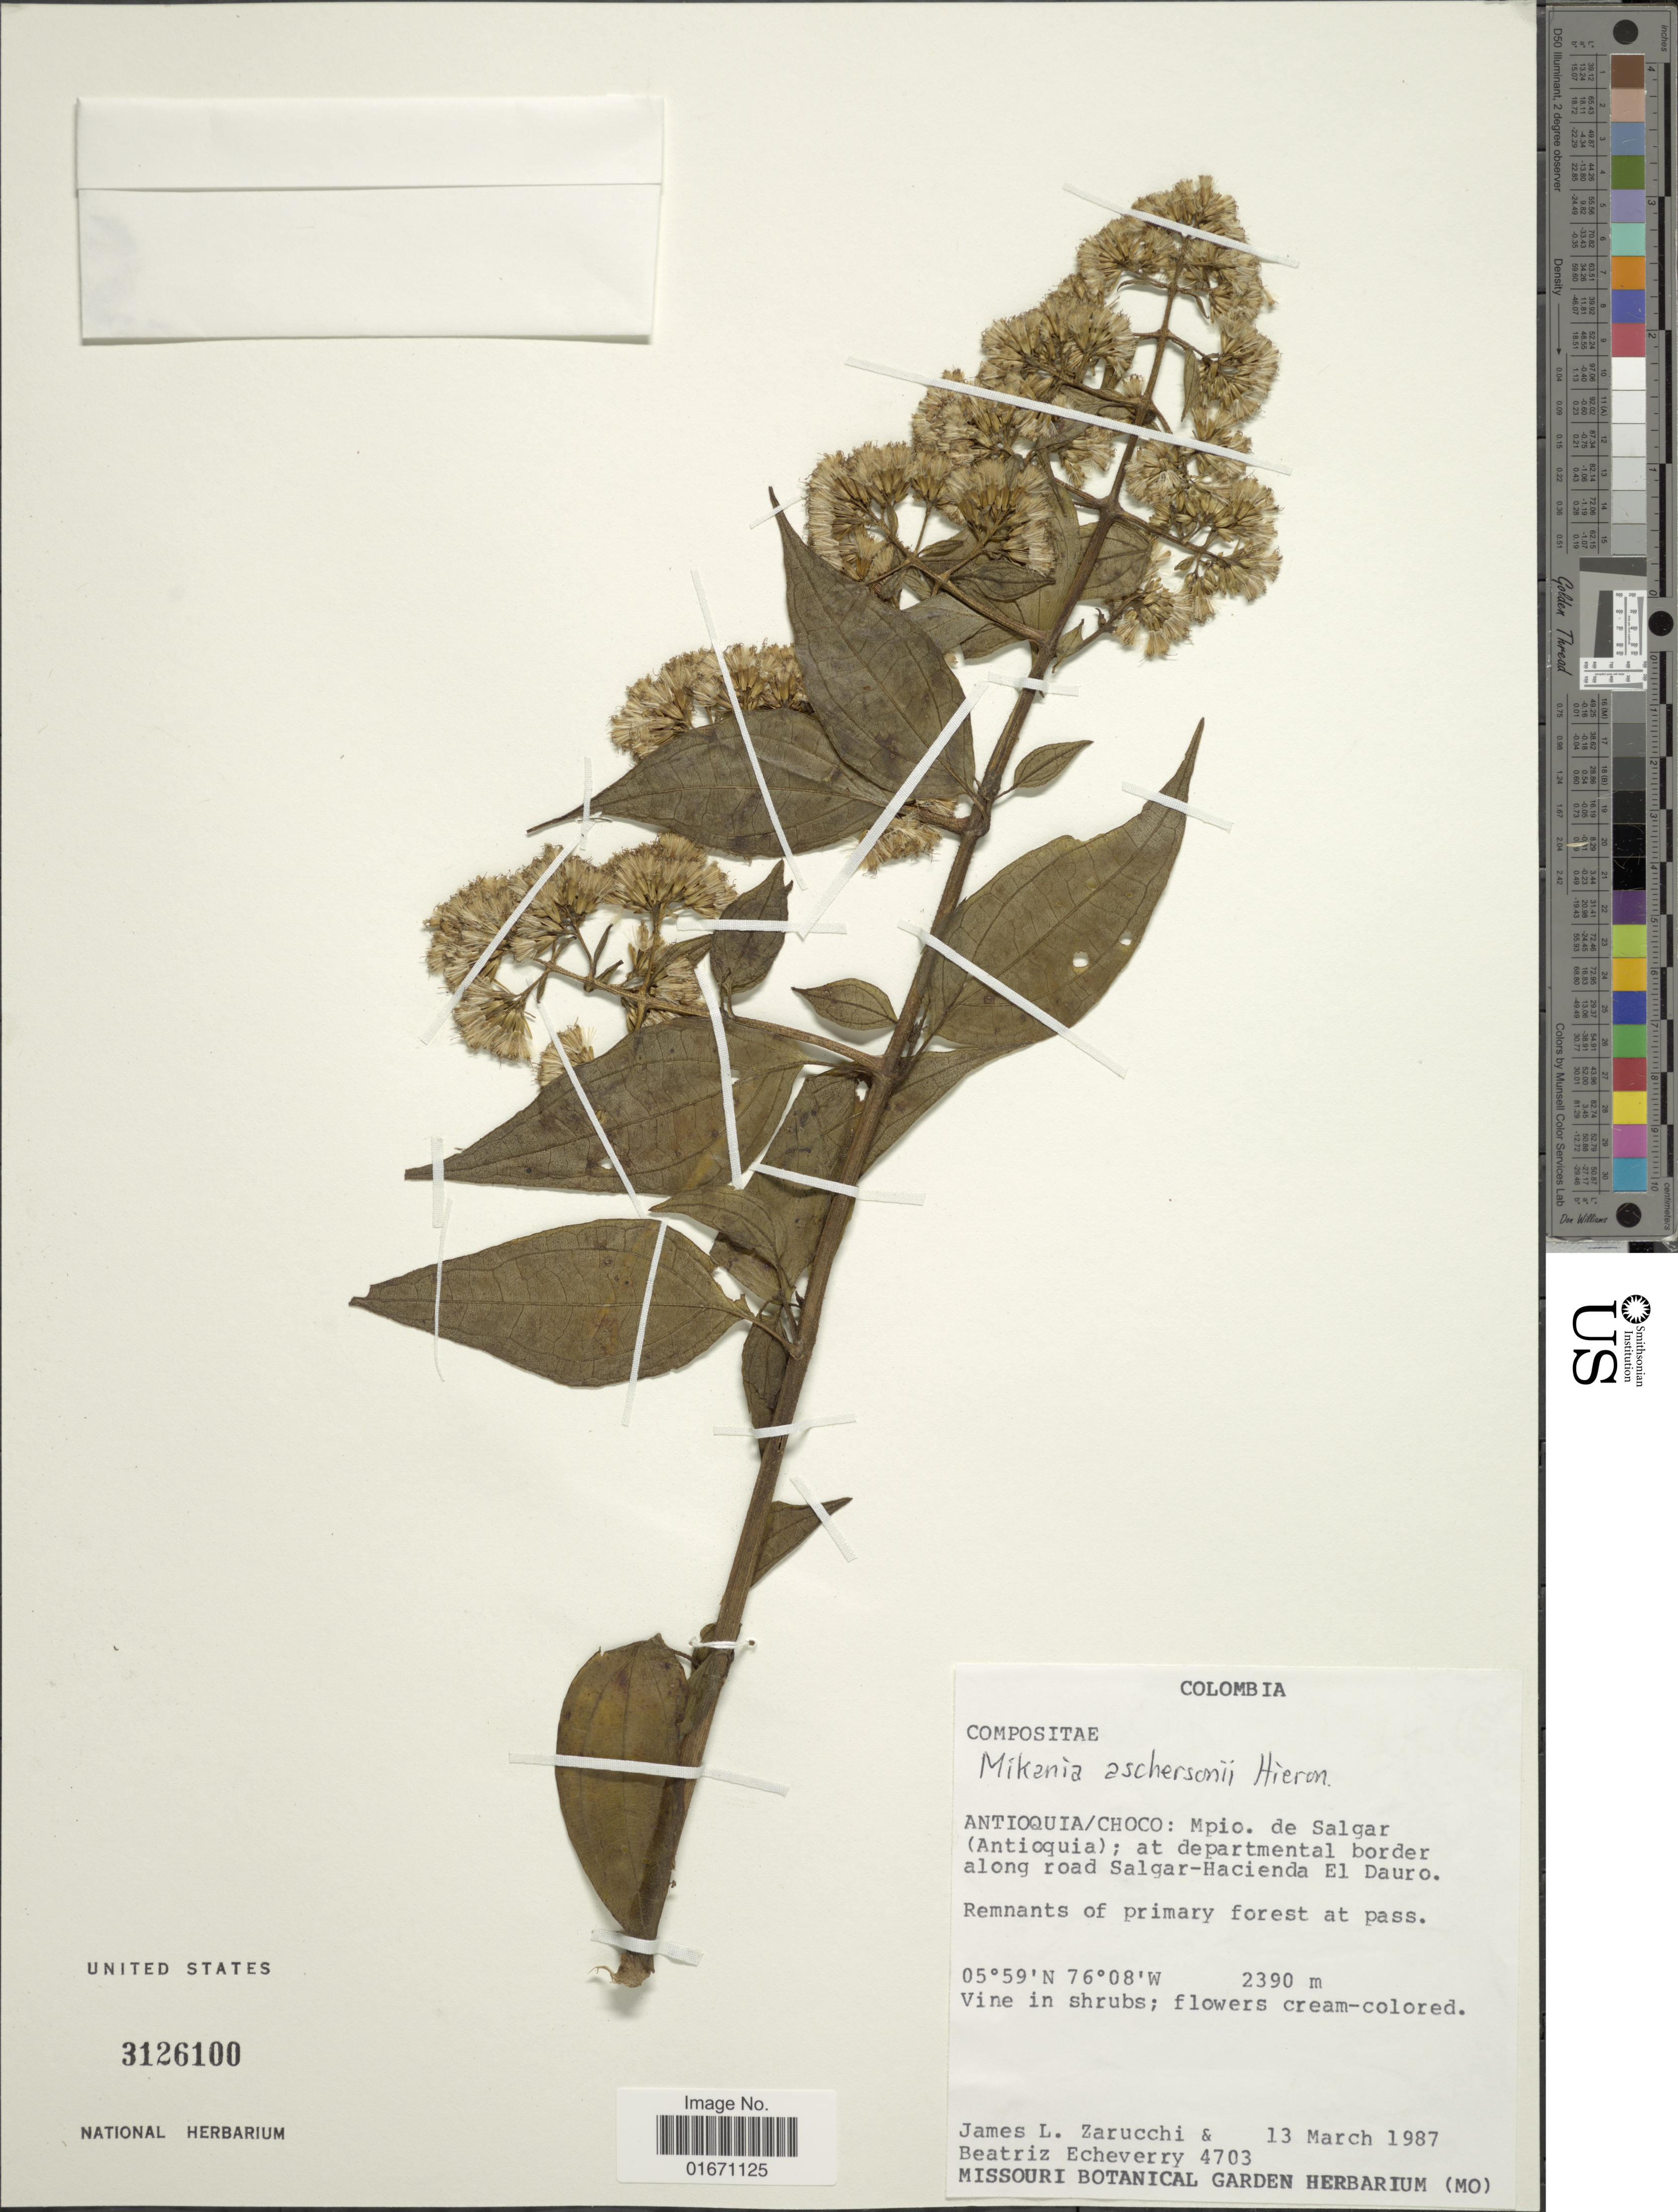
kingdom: Plantae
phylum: Tracheophyta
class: Magnoliopsida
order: Asterales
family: Asteraceae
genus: Mikania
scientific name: Mikania aschersonii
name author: Hieron.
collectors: J. L. Zarucchi & B. Echeverry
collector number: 4703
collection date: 1987-03-13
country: Colombia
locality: Antioquia/Choco, Mpio. de Salgar (Antioquia), at department border along road Salgar-Hacienda El Dauro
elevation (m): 2390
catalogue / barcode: US 3126100